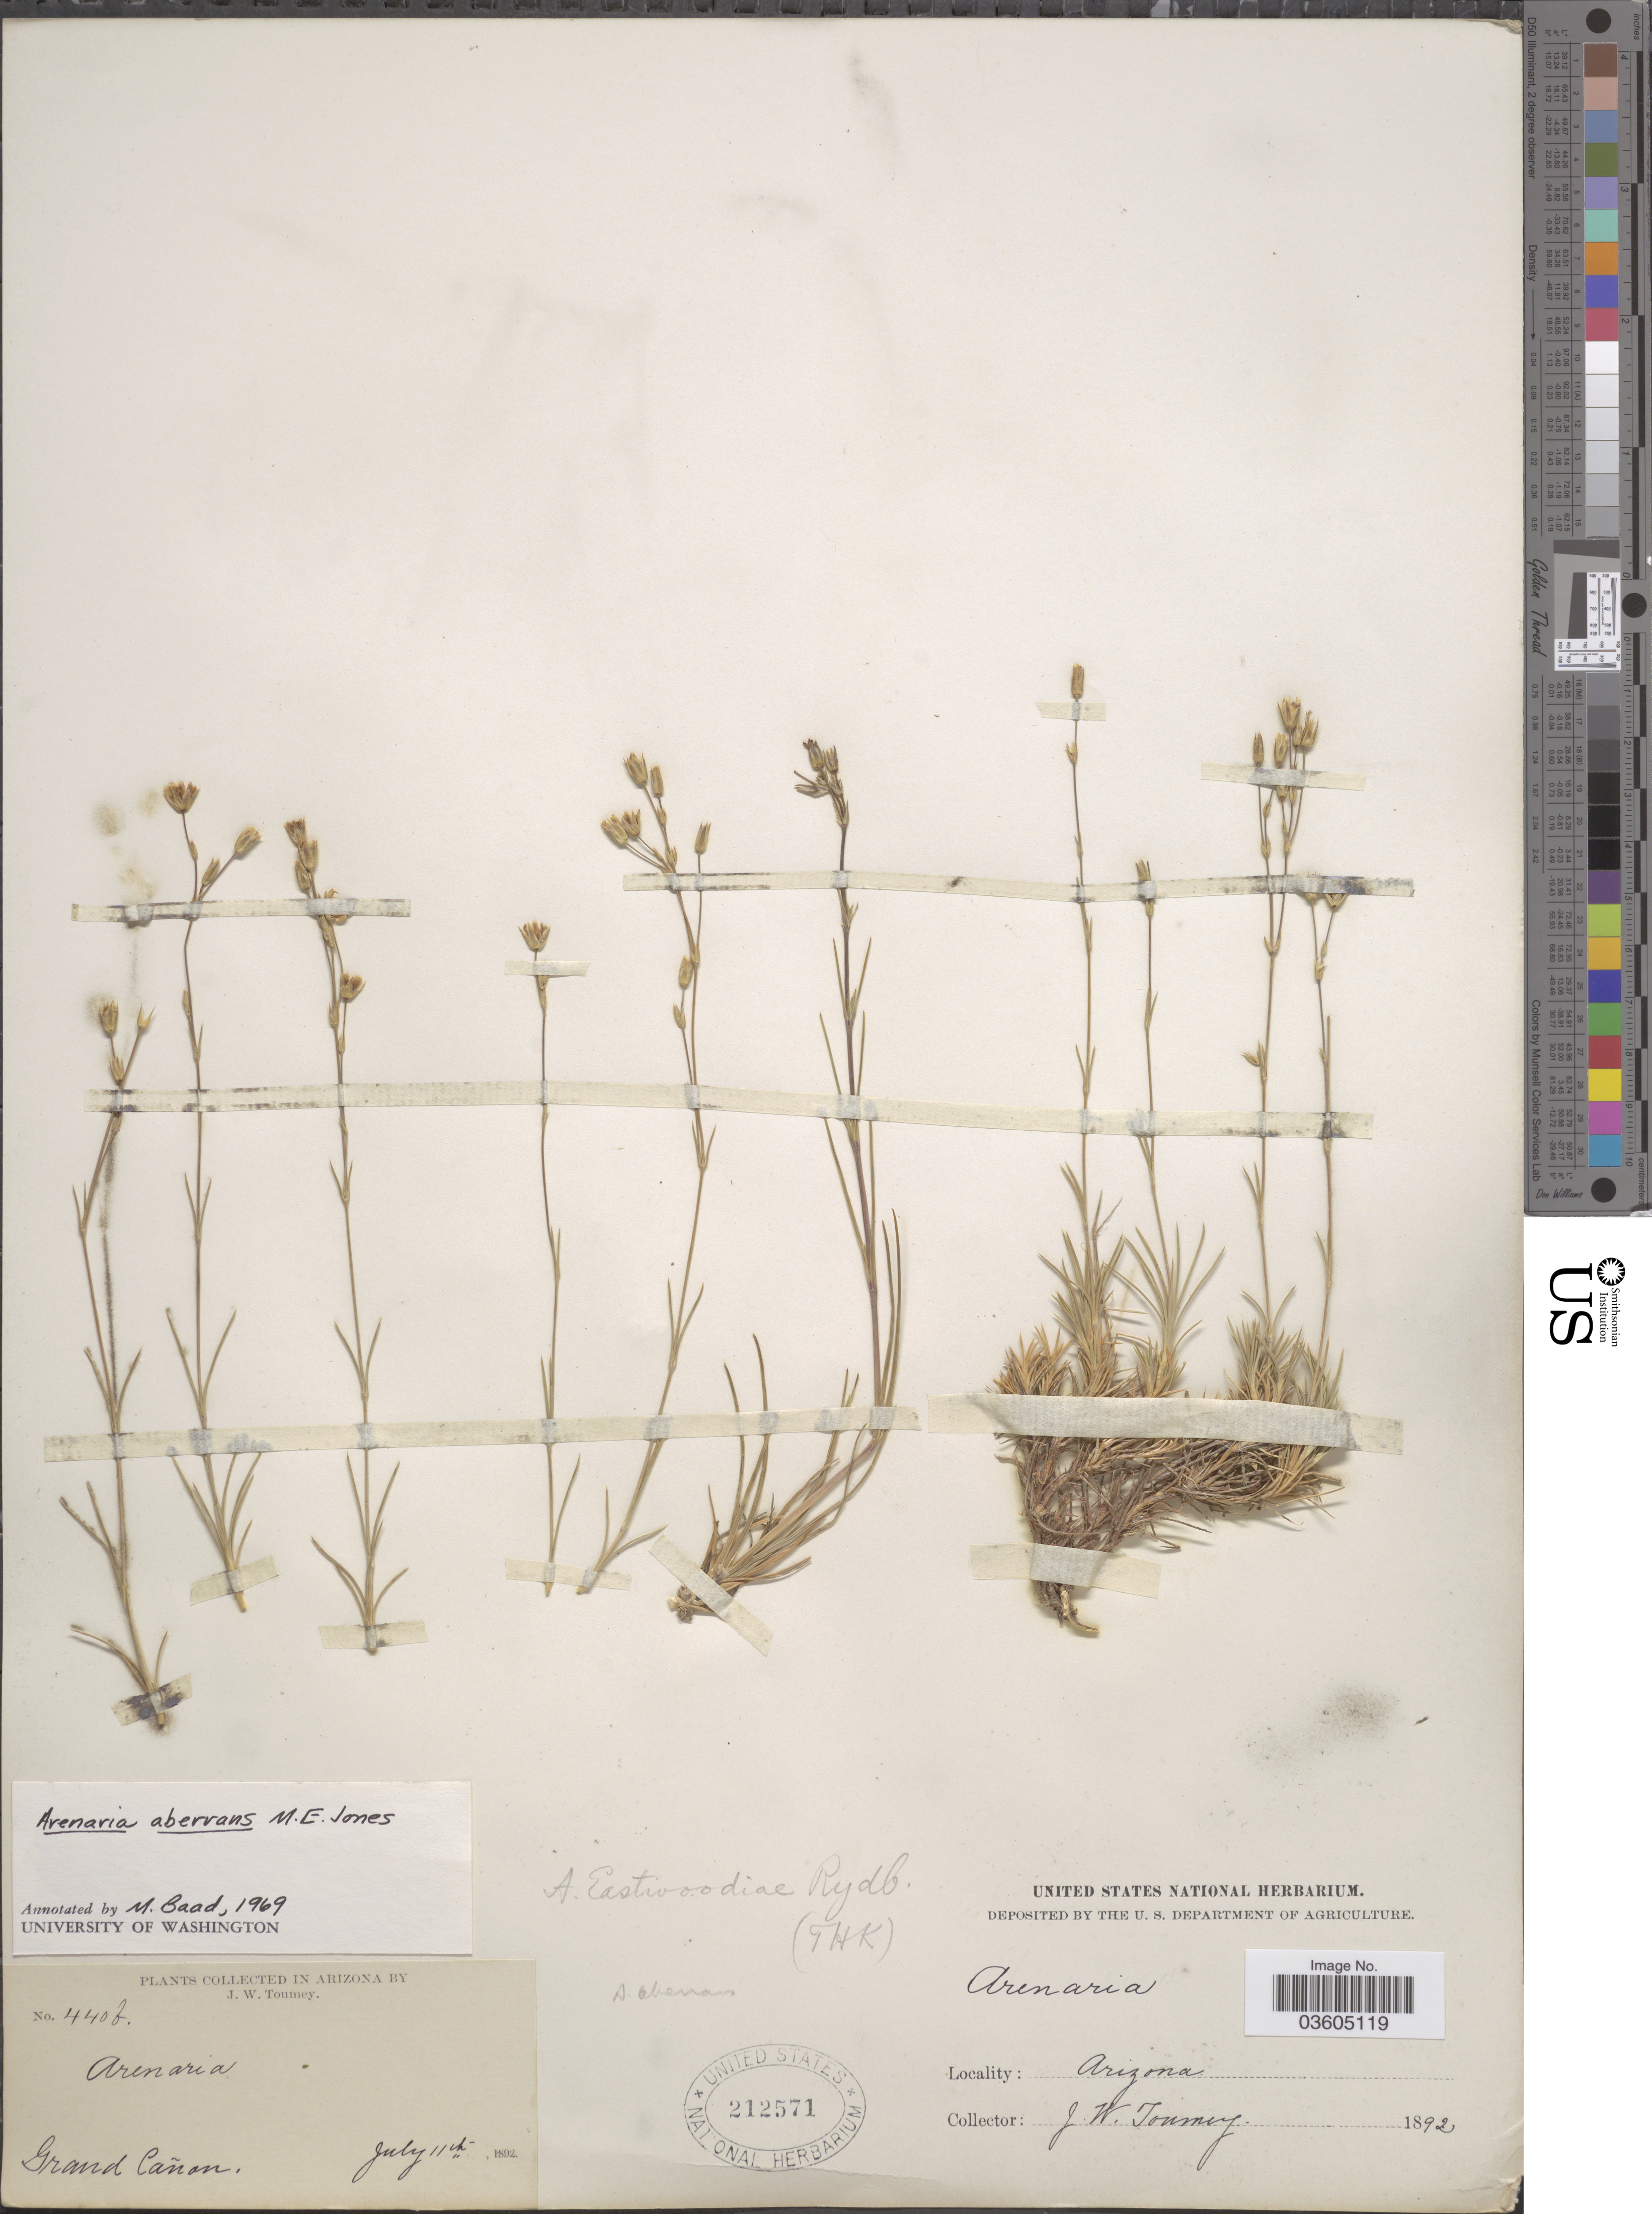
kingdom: Plantae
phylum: Tracheophyta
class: Magnoliopsida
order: Caryophyllales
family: Caryophyllaceae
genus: Eremogone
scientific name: Eremogone aberrans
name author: (M.E. Jones) Ikonn.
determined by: U.S. National Herbarium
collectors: J. W. Toumey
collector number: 440f*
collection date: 1892-07-11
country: United States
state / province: Arizona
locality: Grand Cañon.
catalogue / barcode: US 212571